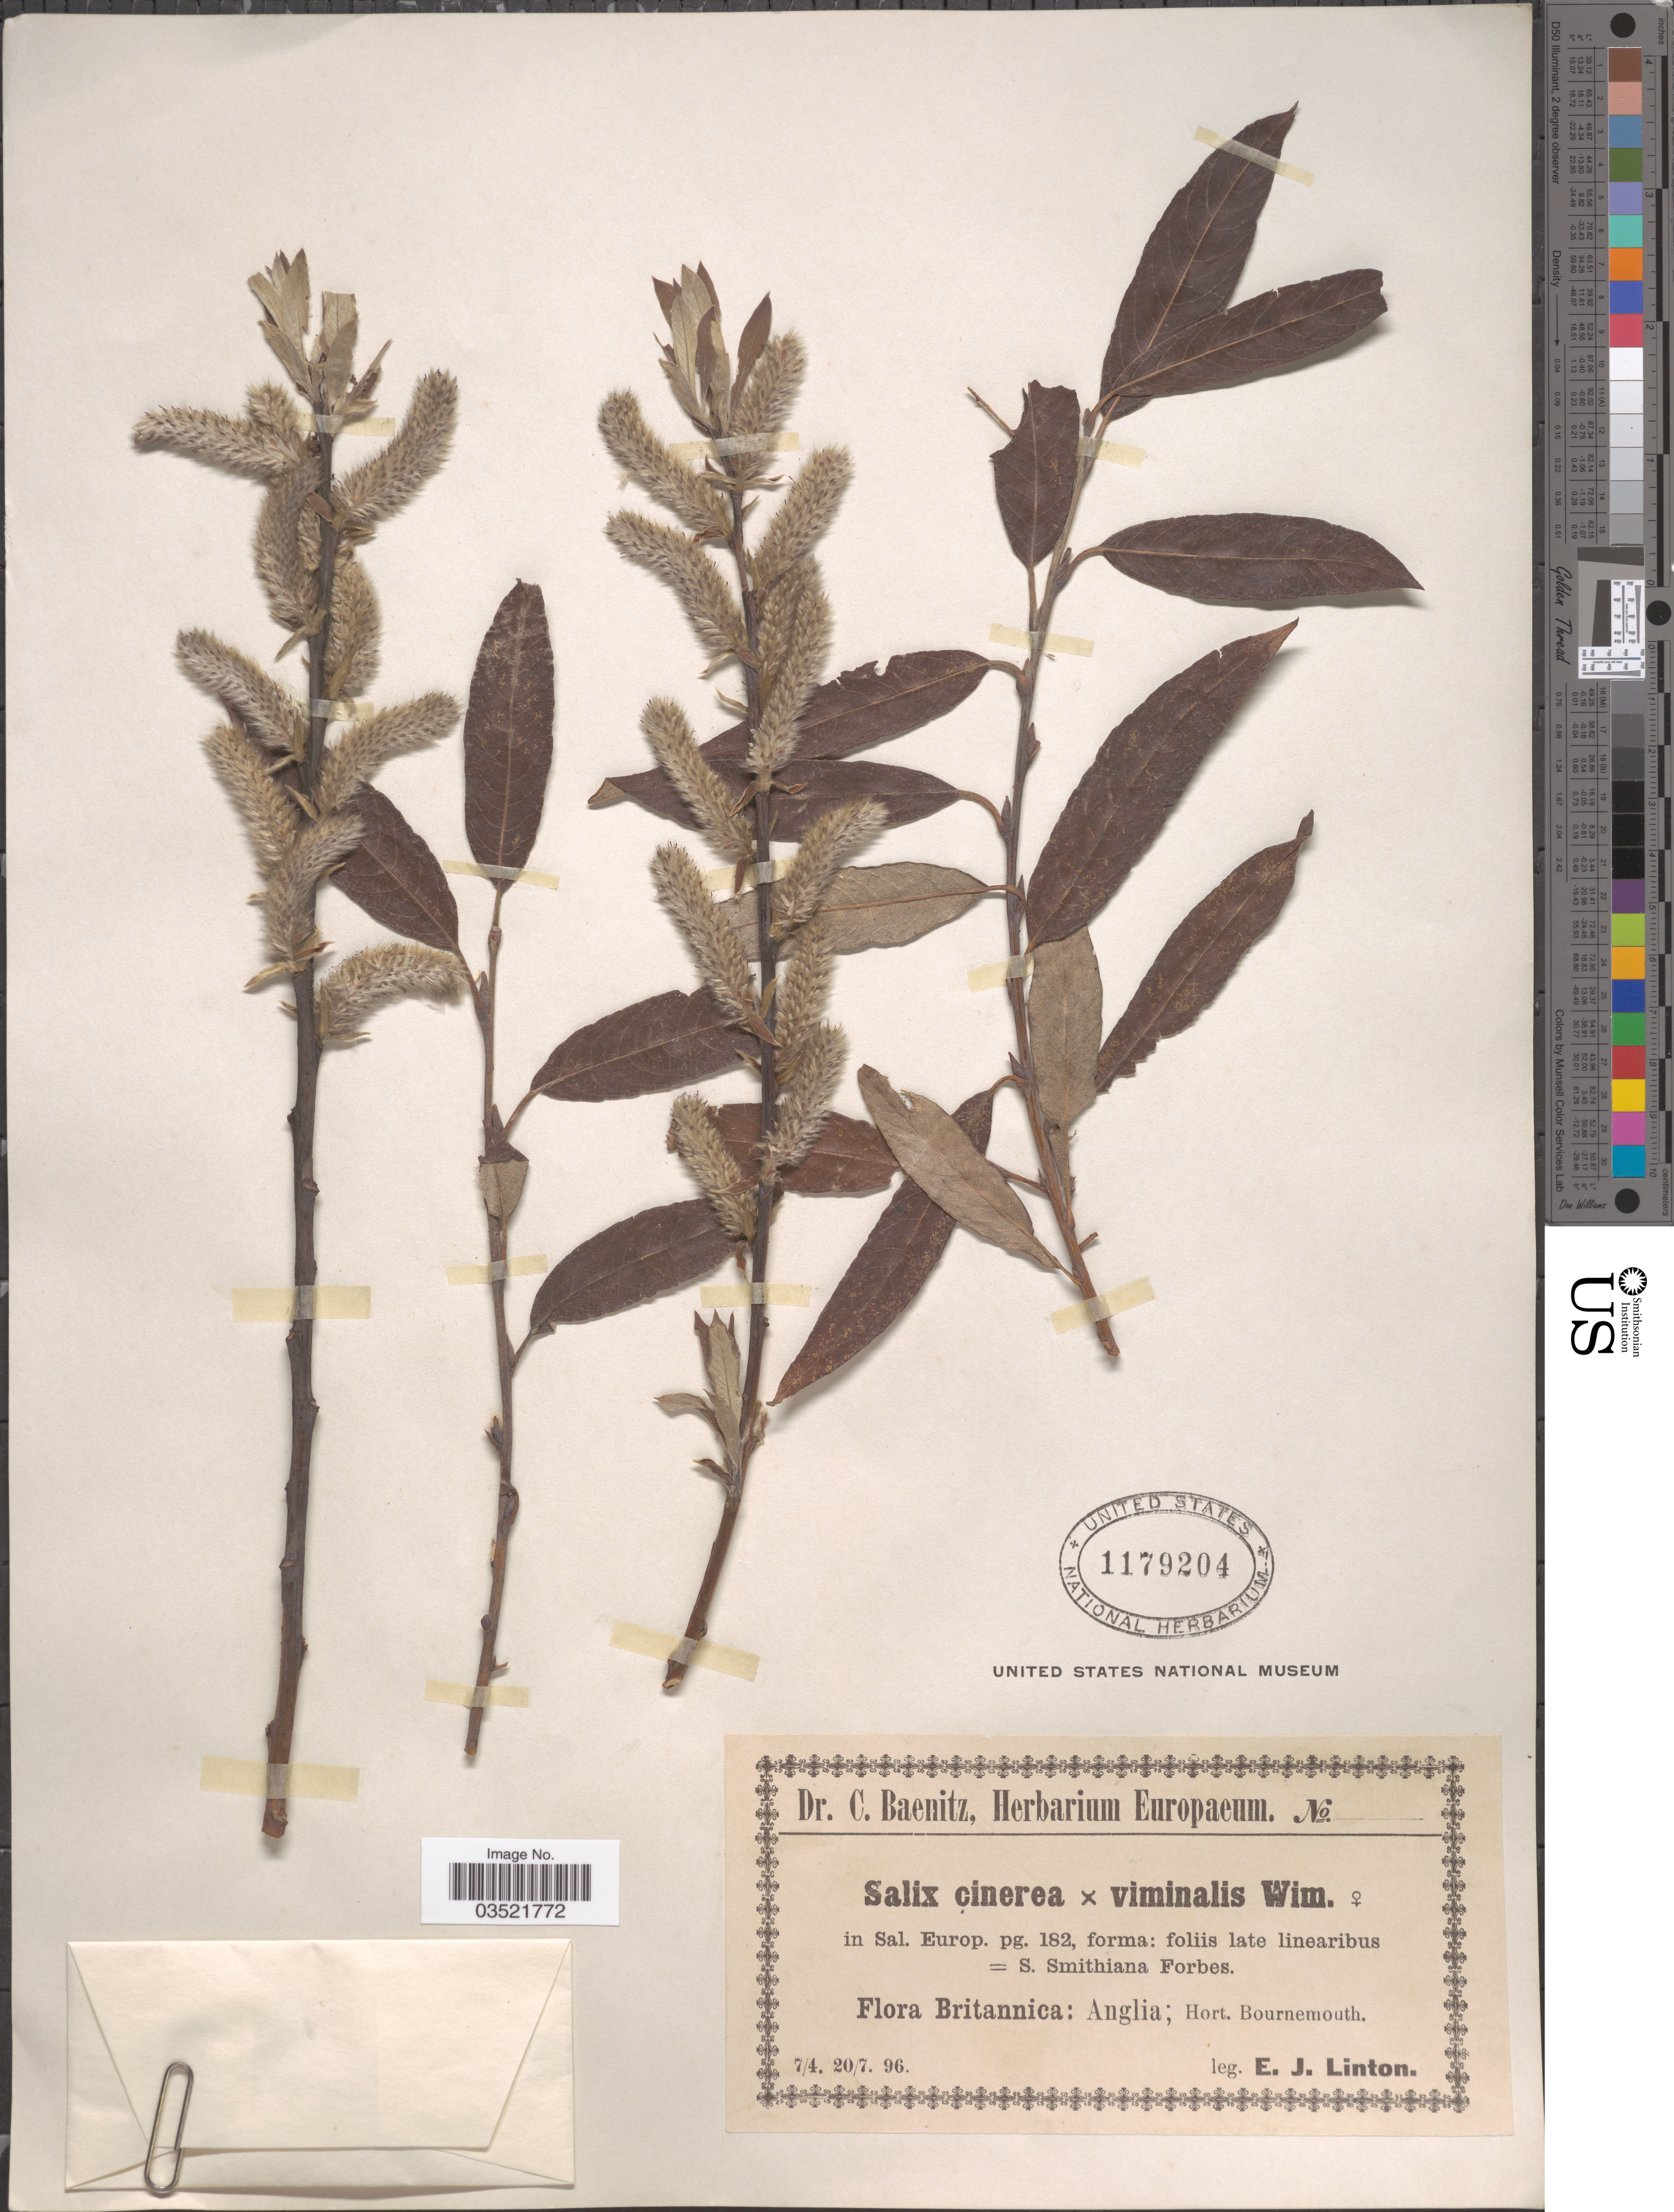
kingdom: Plantae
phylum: Tracheophyta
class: Magnoliopsida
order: Malpighiales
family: Salicaceae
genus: Salix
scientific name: Salix cinerea x S. viminalis L.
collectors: E. Linton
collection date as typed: Transcribed d/m/y: 7/4/96 to 20/7/96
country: United Kingdom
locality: Britannica: Anglia; Hort. Bournemouth.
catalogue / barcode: US 1179204